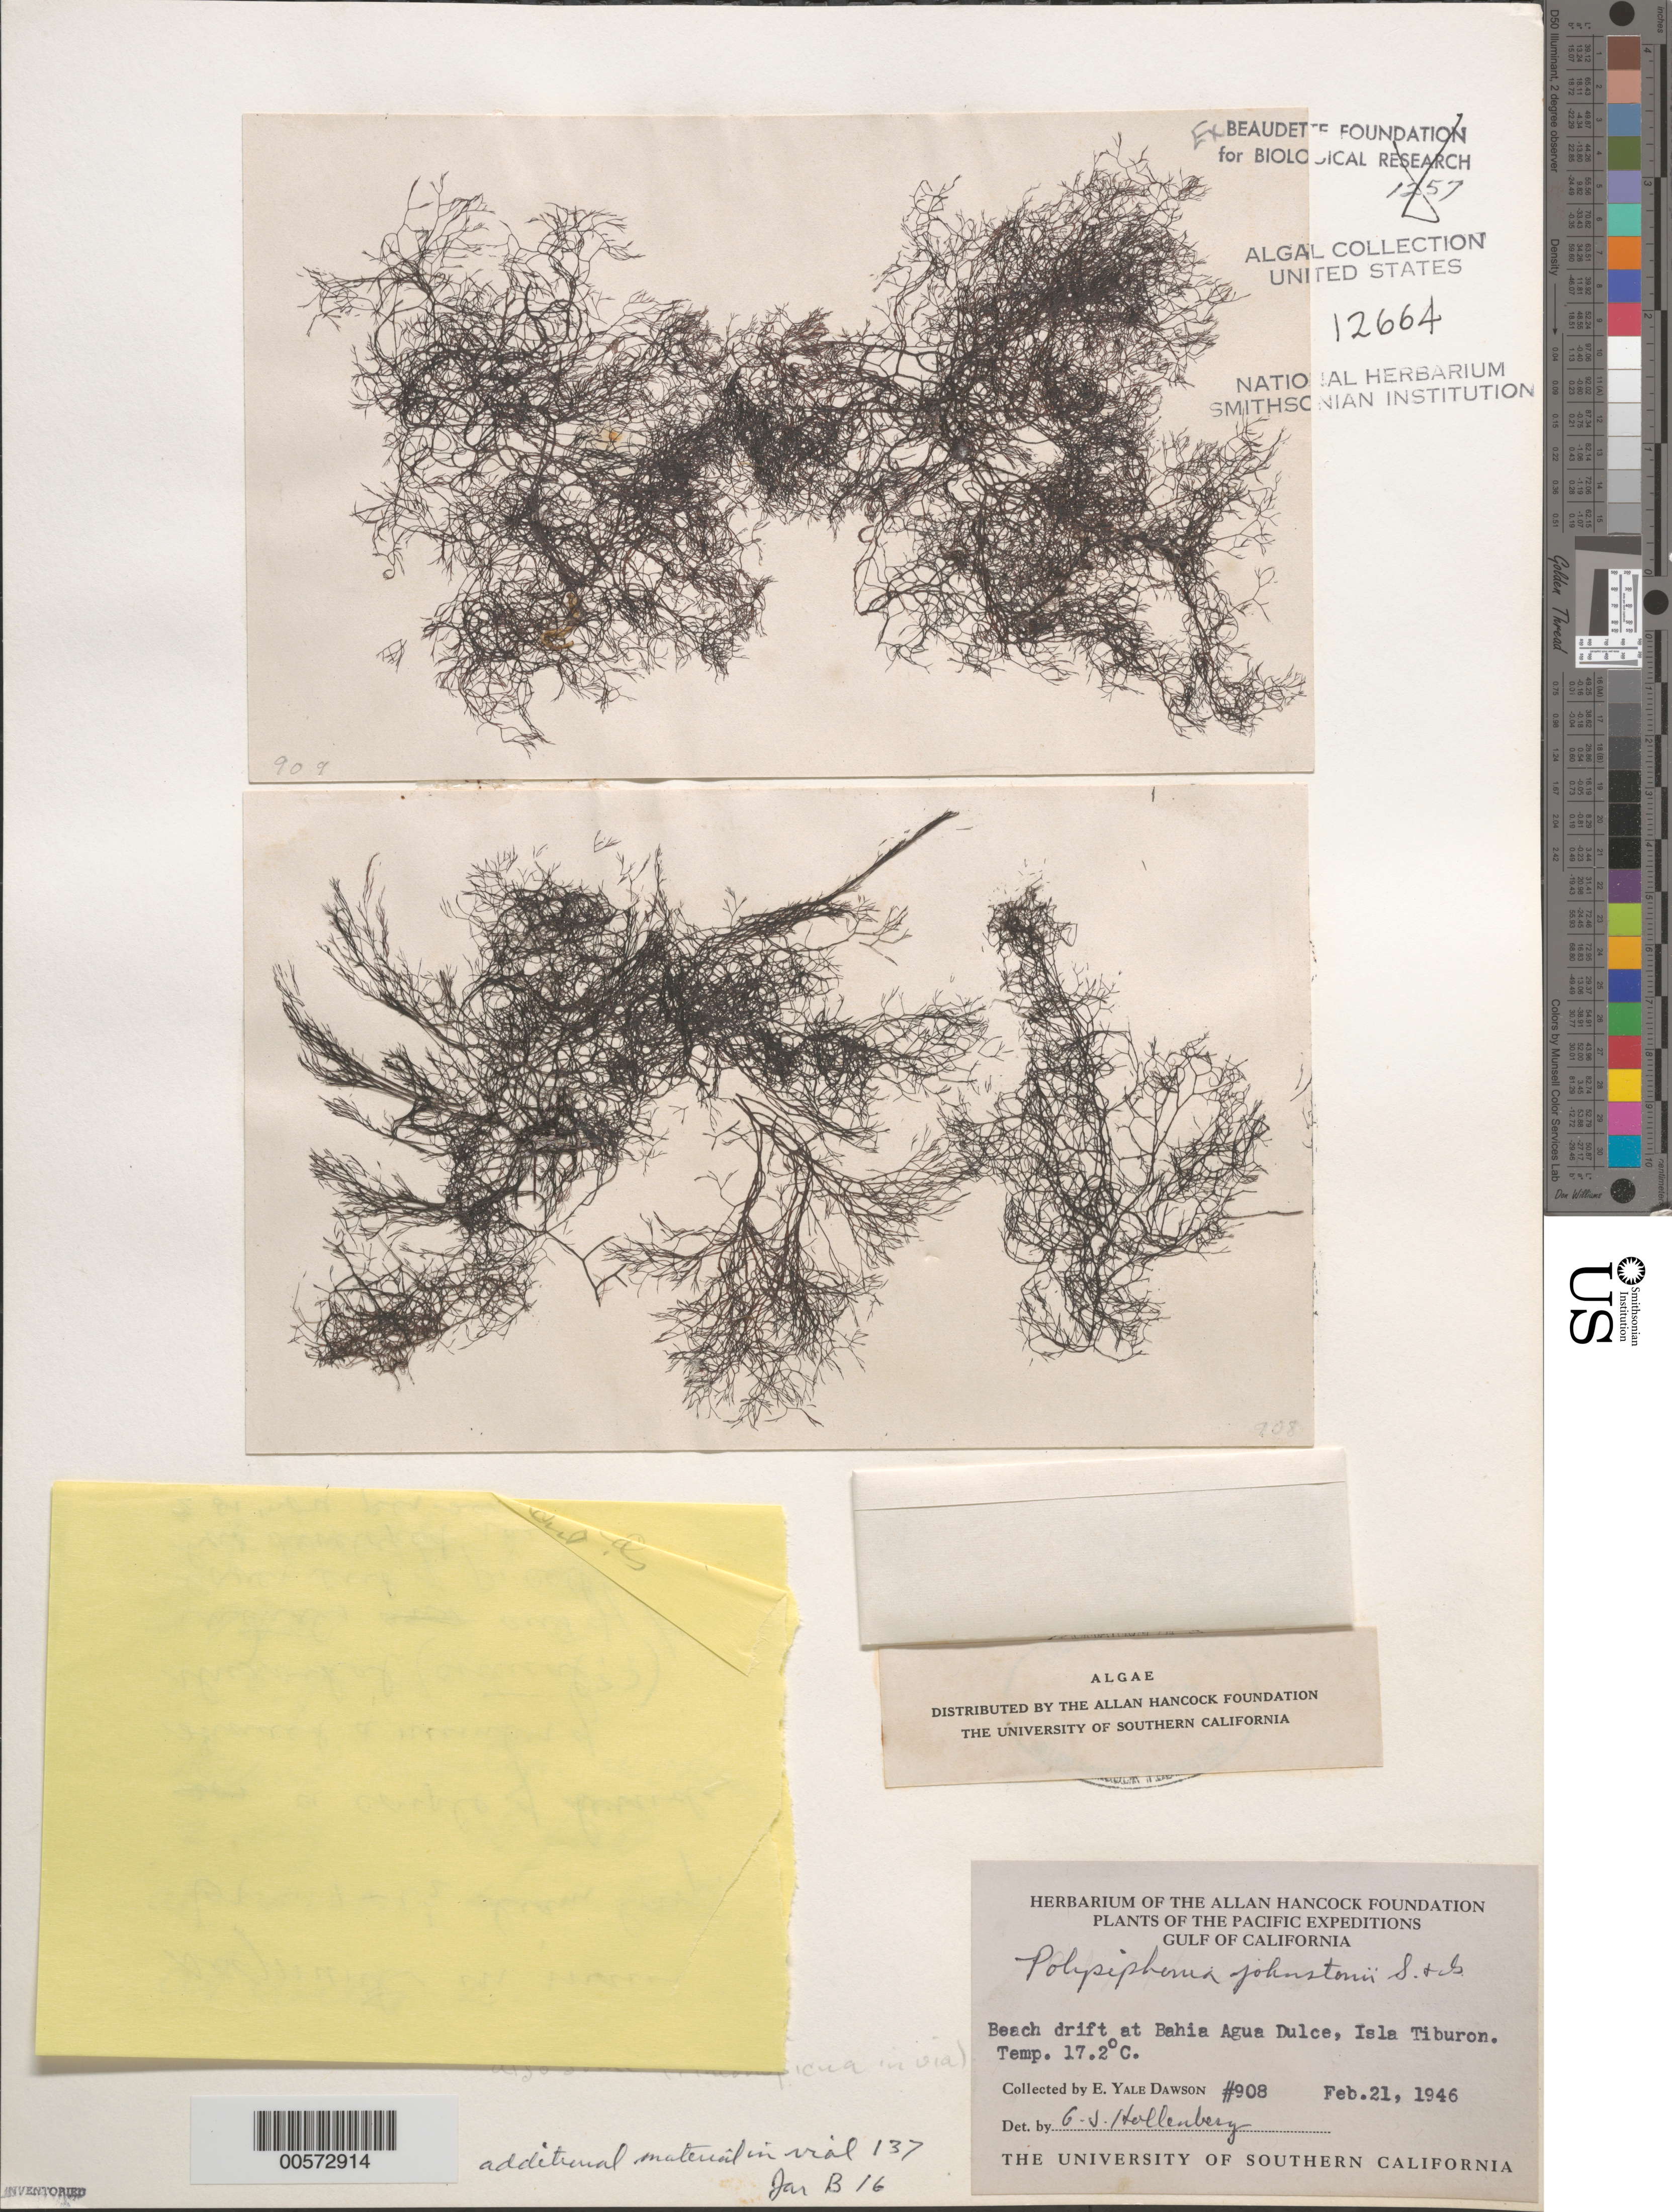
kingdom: Plantae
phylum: Rhodophyta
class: Florideophyceae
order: Ceramiales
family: Rhodomelaceae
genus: Melanothamnus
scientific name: Melanothamnus johnstonii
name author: (Setchell & N.L. Gardner) Diaz-Tapia & Maggs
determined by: Algae name updating Project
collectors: E. Y. Dawson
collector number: EYD 908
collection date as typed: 21 Feb 1946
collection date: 1946-02-21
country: Mexico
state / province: Sonora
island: Isla Tiburon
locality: Bahia Agua Dulce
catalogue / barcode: US 12664